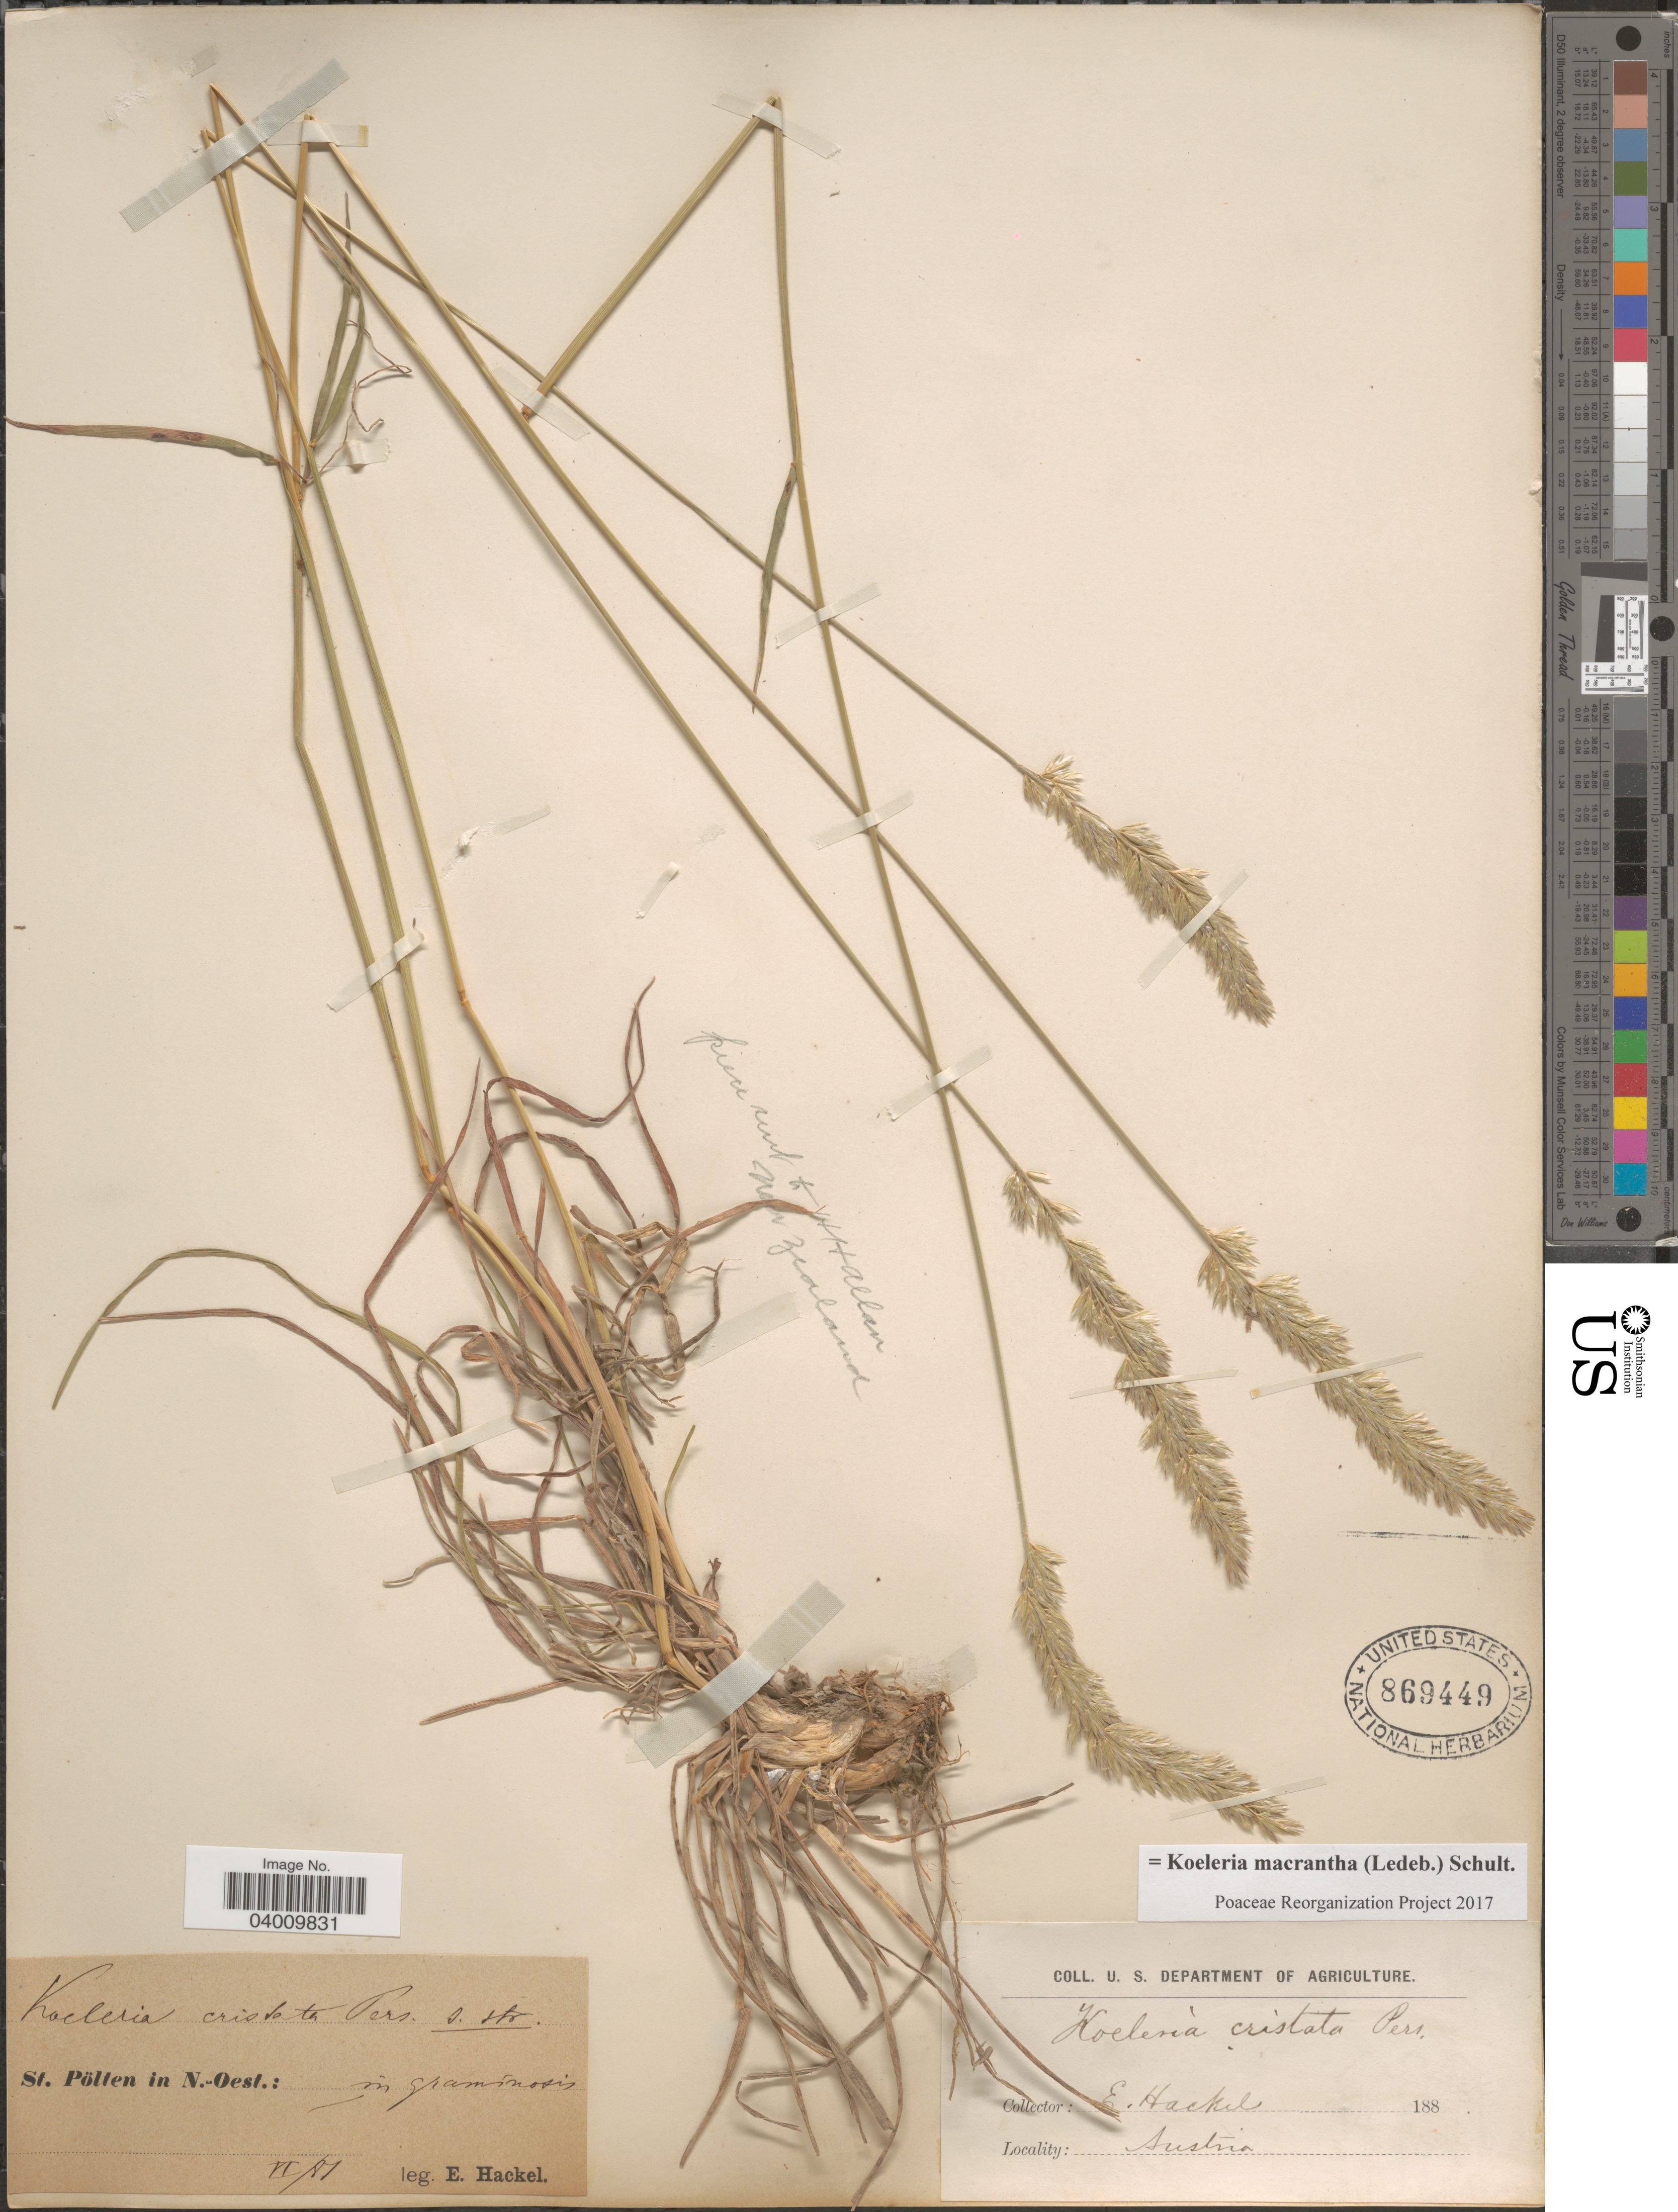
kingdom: Plantae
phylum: Tracheophyta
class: Liliopsida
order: Poales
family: Poaceae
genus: Koeleria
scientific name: Koeleria macrantha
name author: (Ledeb.) Schult.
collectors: E. Hackel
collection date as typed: Transcribed d/m/y: /6/81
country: Austria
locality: St. Pölten in N.-Oest.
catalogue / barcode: US 869449